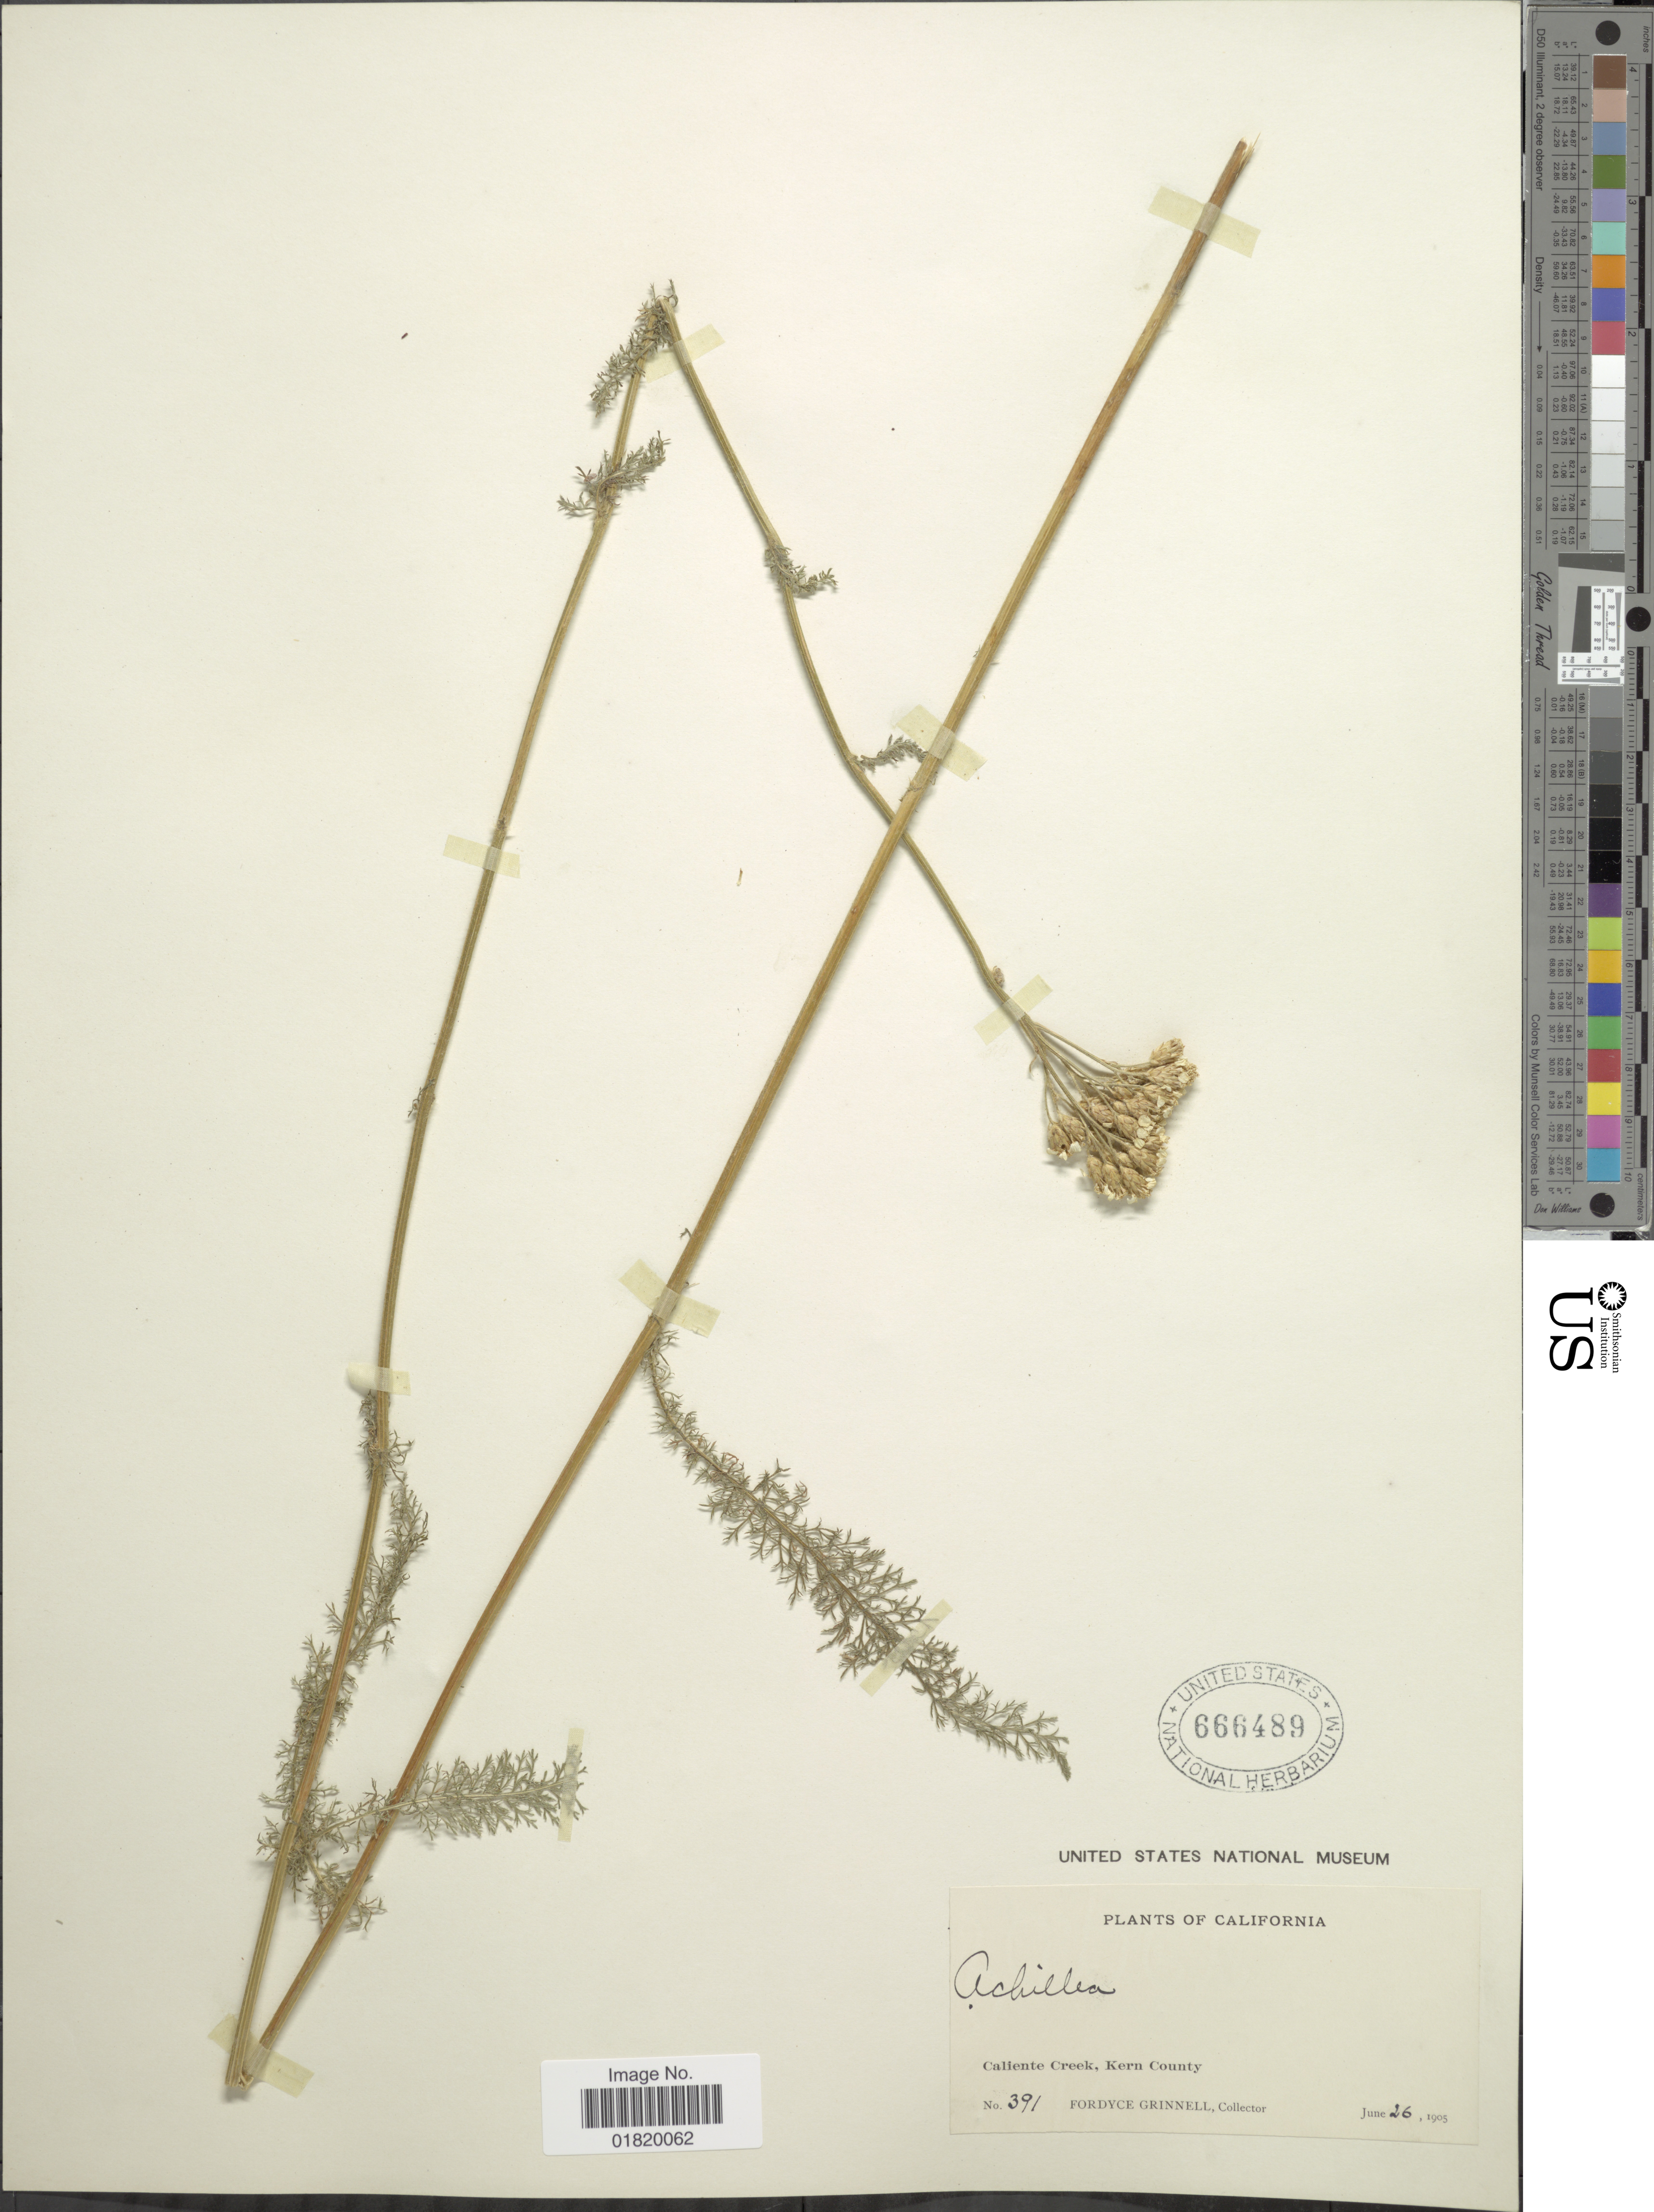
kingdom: Plantae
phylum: Tracheophyta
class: Magnoliopsida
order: Asterales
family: Asteraceae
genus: Achillea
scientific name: Achillea lanulosa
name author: Nutt.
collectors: F. Grinnell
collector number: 391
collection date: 1905-06-26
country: United States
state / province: California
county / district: Kern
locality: Caliente Creek, Kern County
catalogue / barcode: US 666489